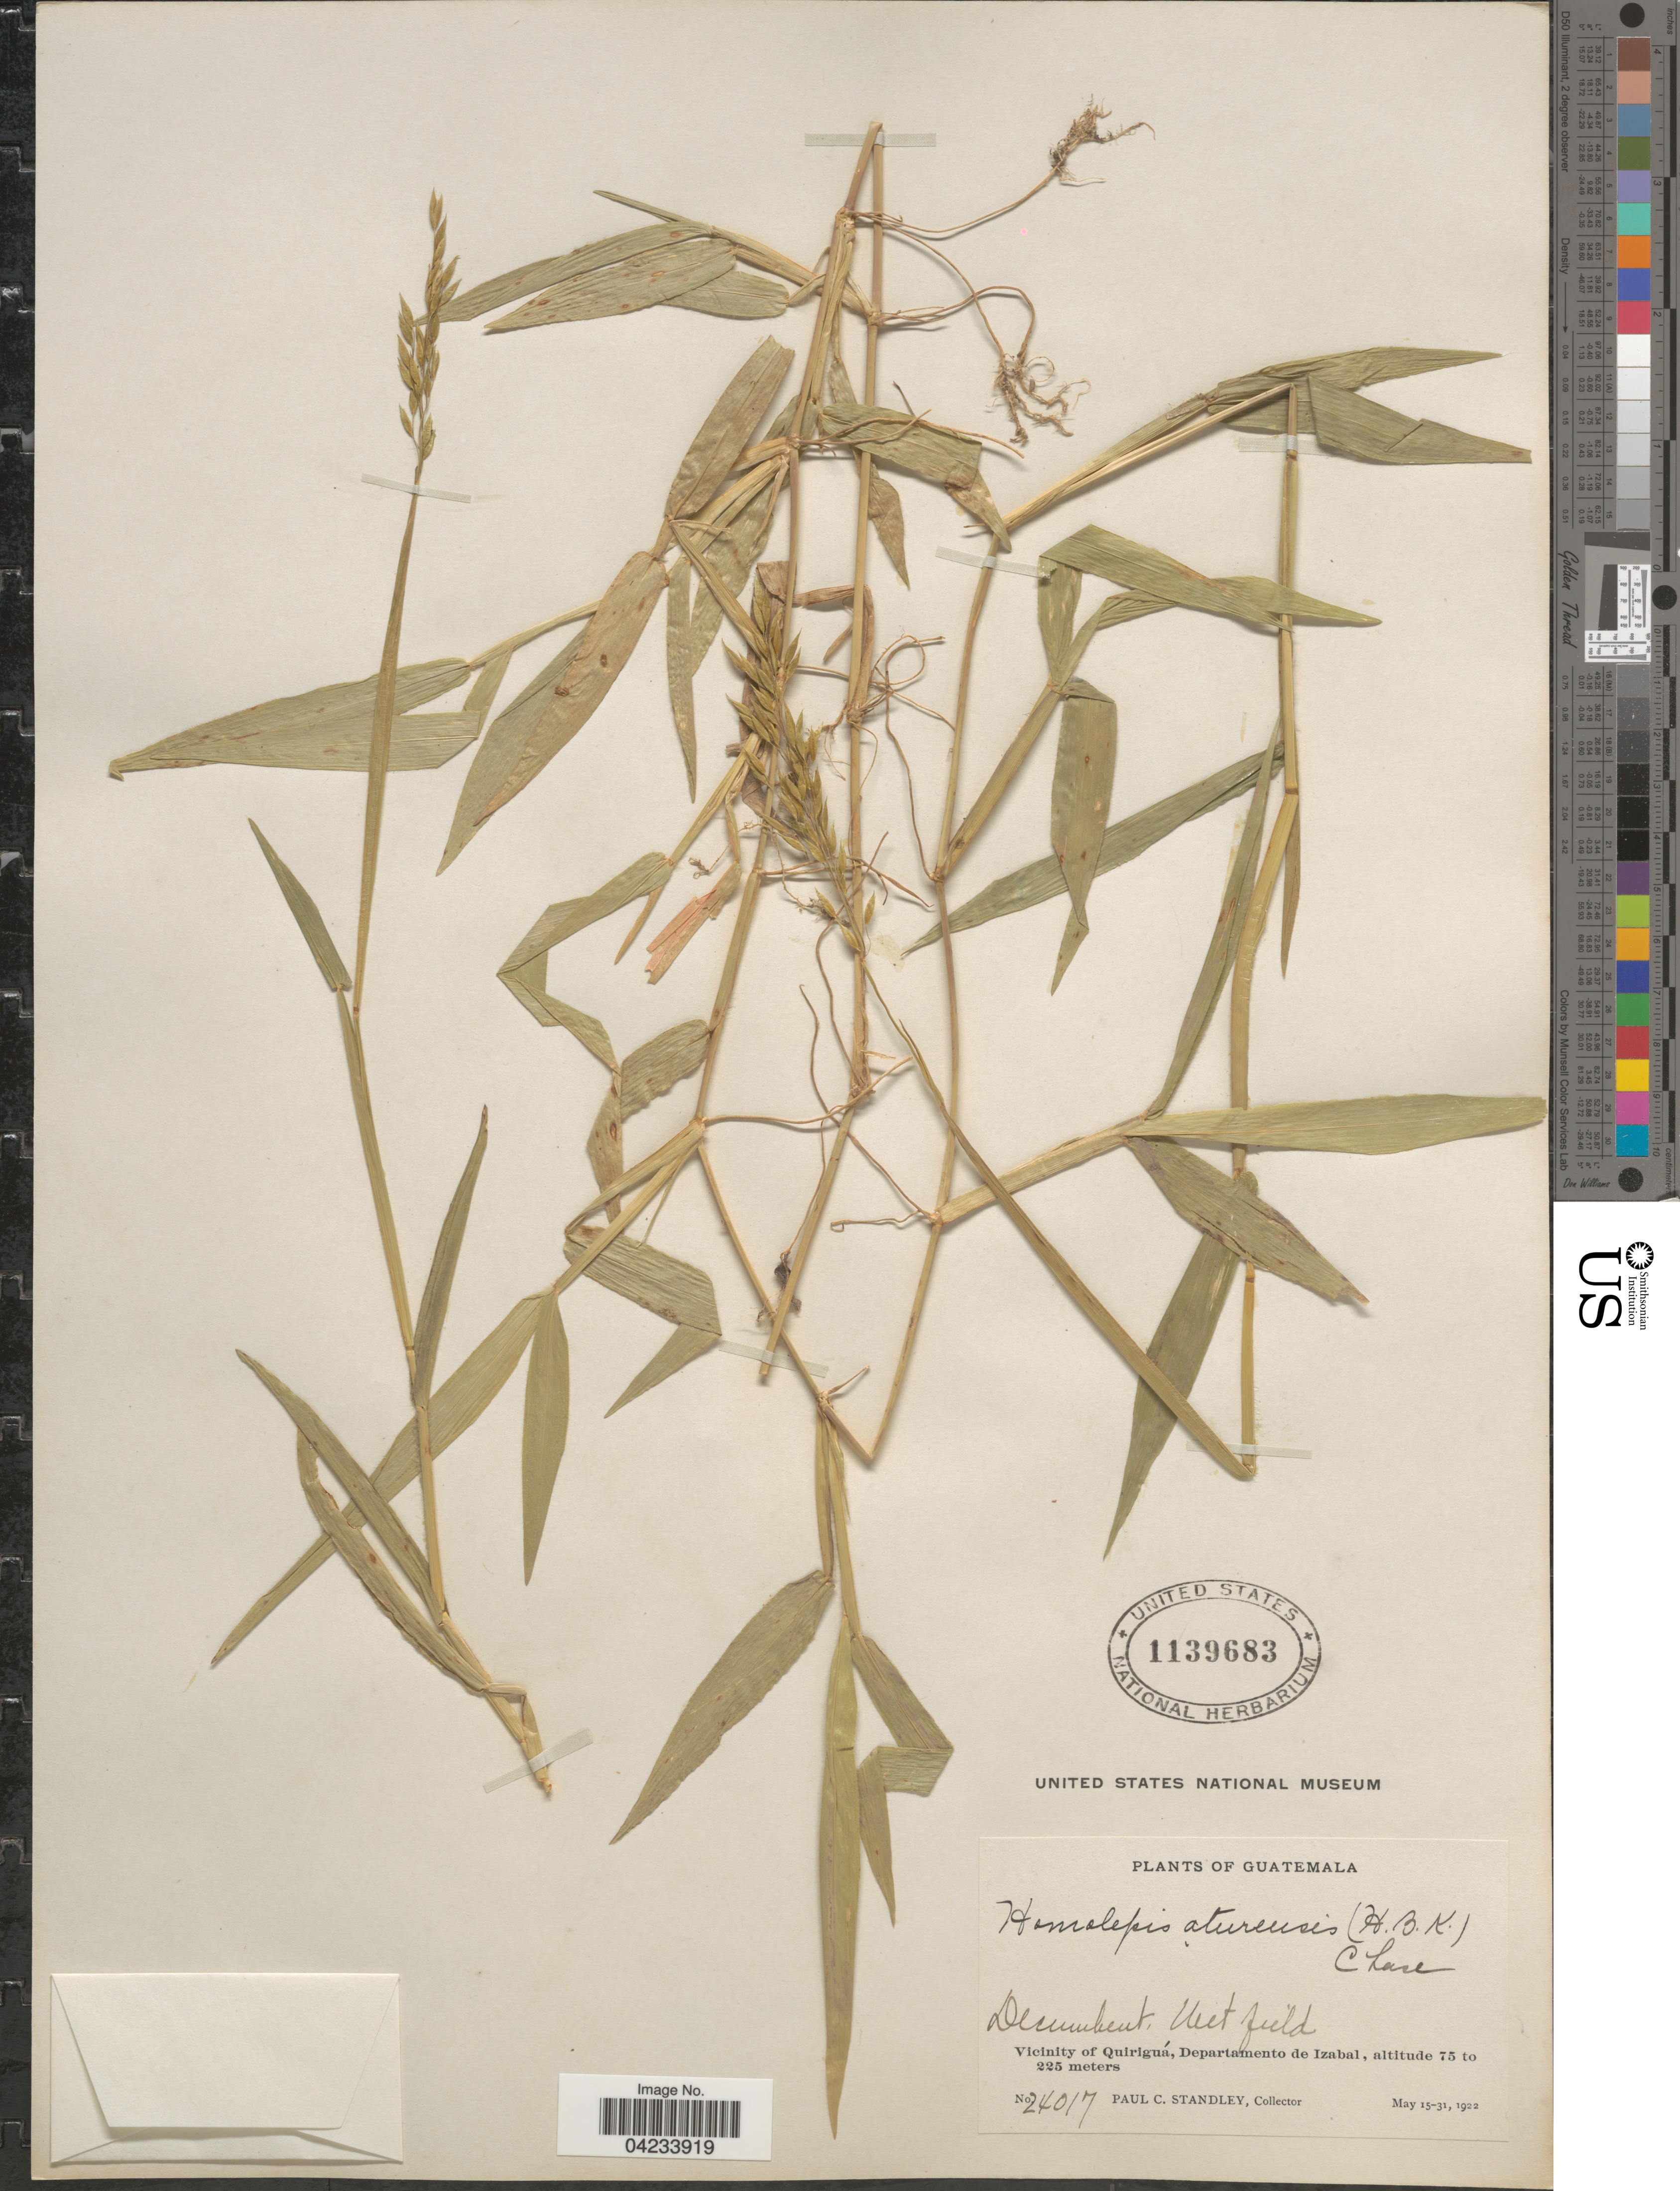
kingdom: Plantae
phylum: Tracheophyta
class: Liliopsida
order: Poales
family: Poaceae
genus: Homolepis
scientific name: Homolepis aturensis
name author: (Kunth) Chase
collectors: P. C. Standley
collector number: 24017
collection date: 1922-05-15/1922-05-31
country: Guatemala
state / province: Izabal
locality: Vicinity of Quiriguá, Departamento de Izabal.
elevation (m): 75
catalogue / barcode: US 1139683